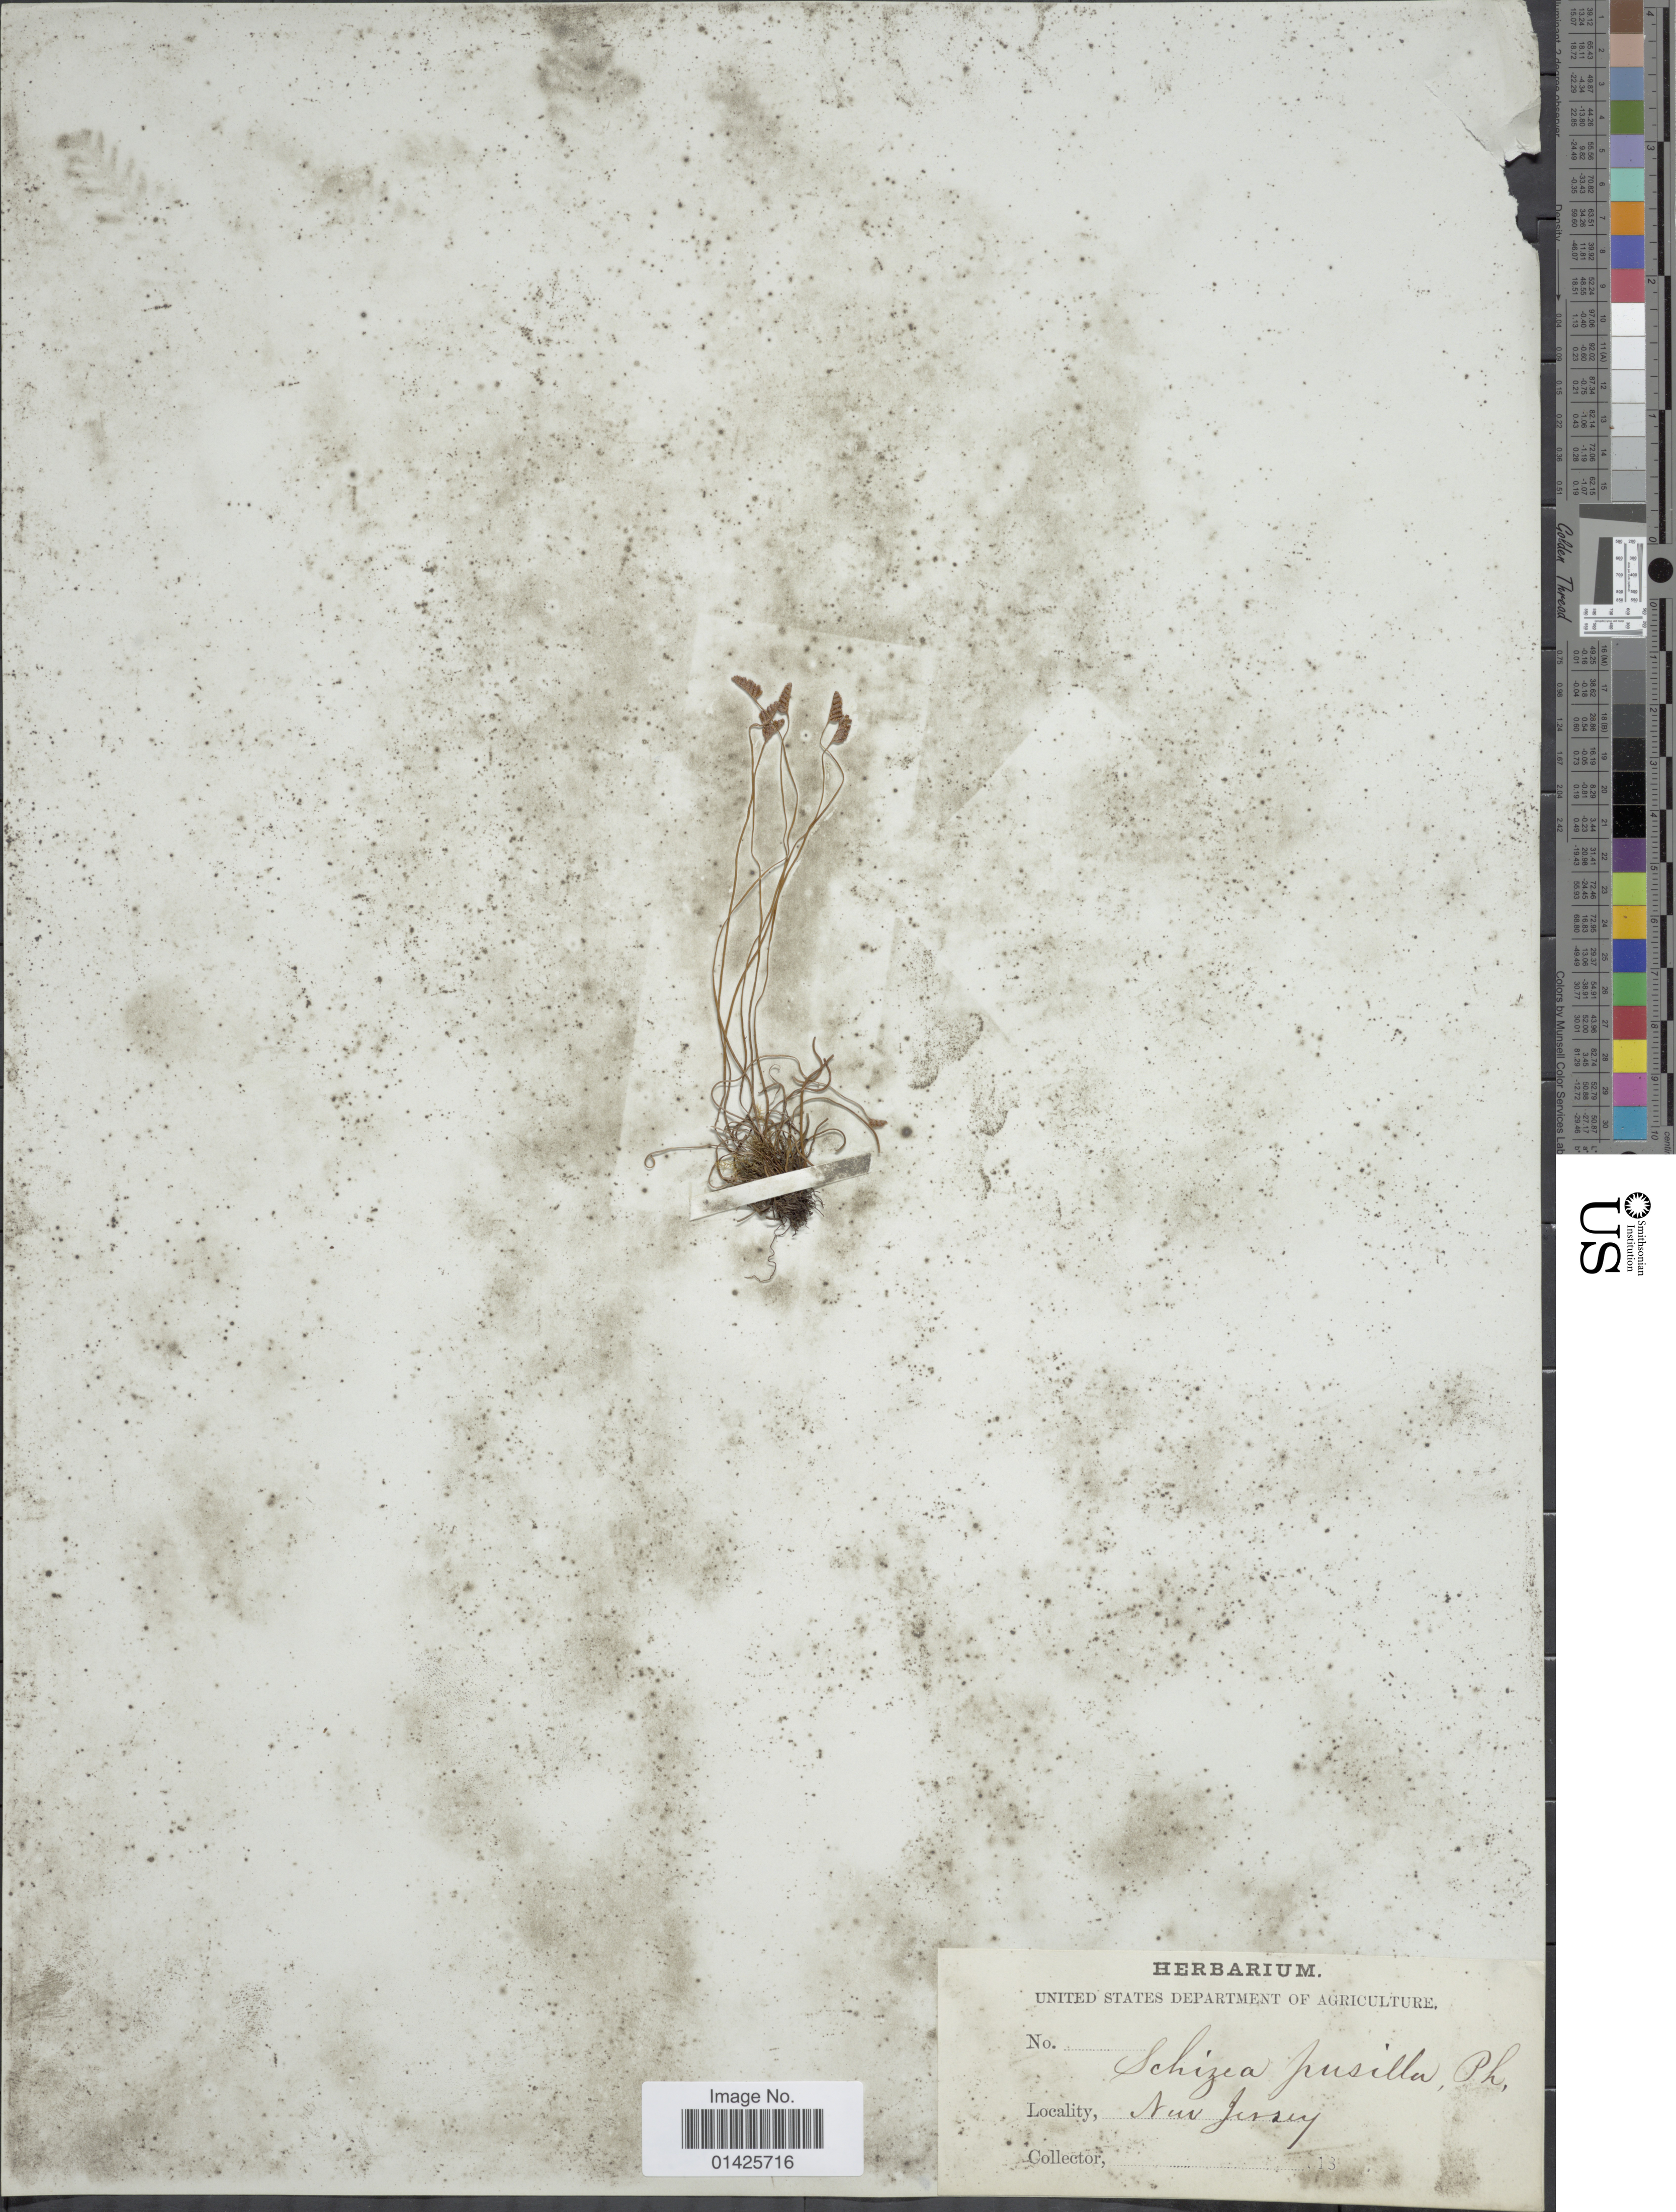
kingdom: Plantae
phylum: Tracheophyta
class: Polypodiopsida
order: Schizaeales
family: Schizaeaceae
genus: Schizaea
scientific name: Schizaea pusilla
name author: Pursh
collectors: United States Department of Agriculture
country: United States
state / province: New Jersey